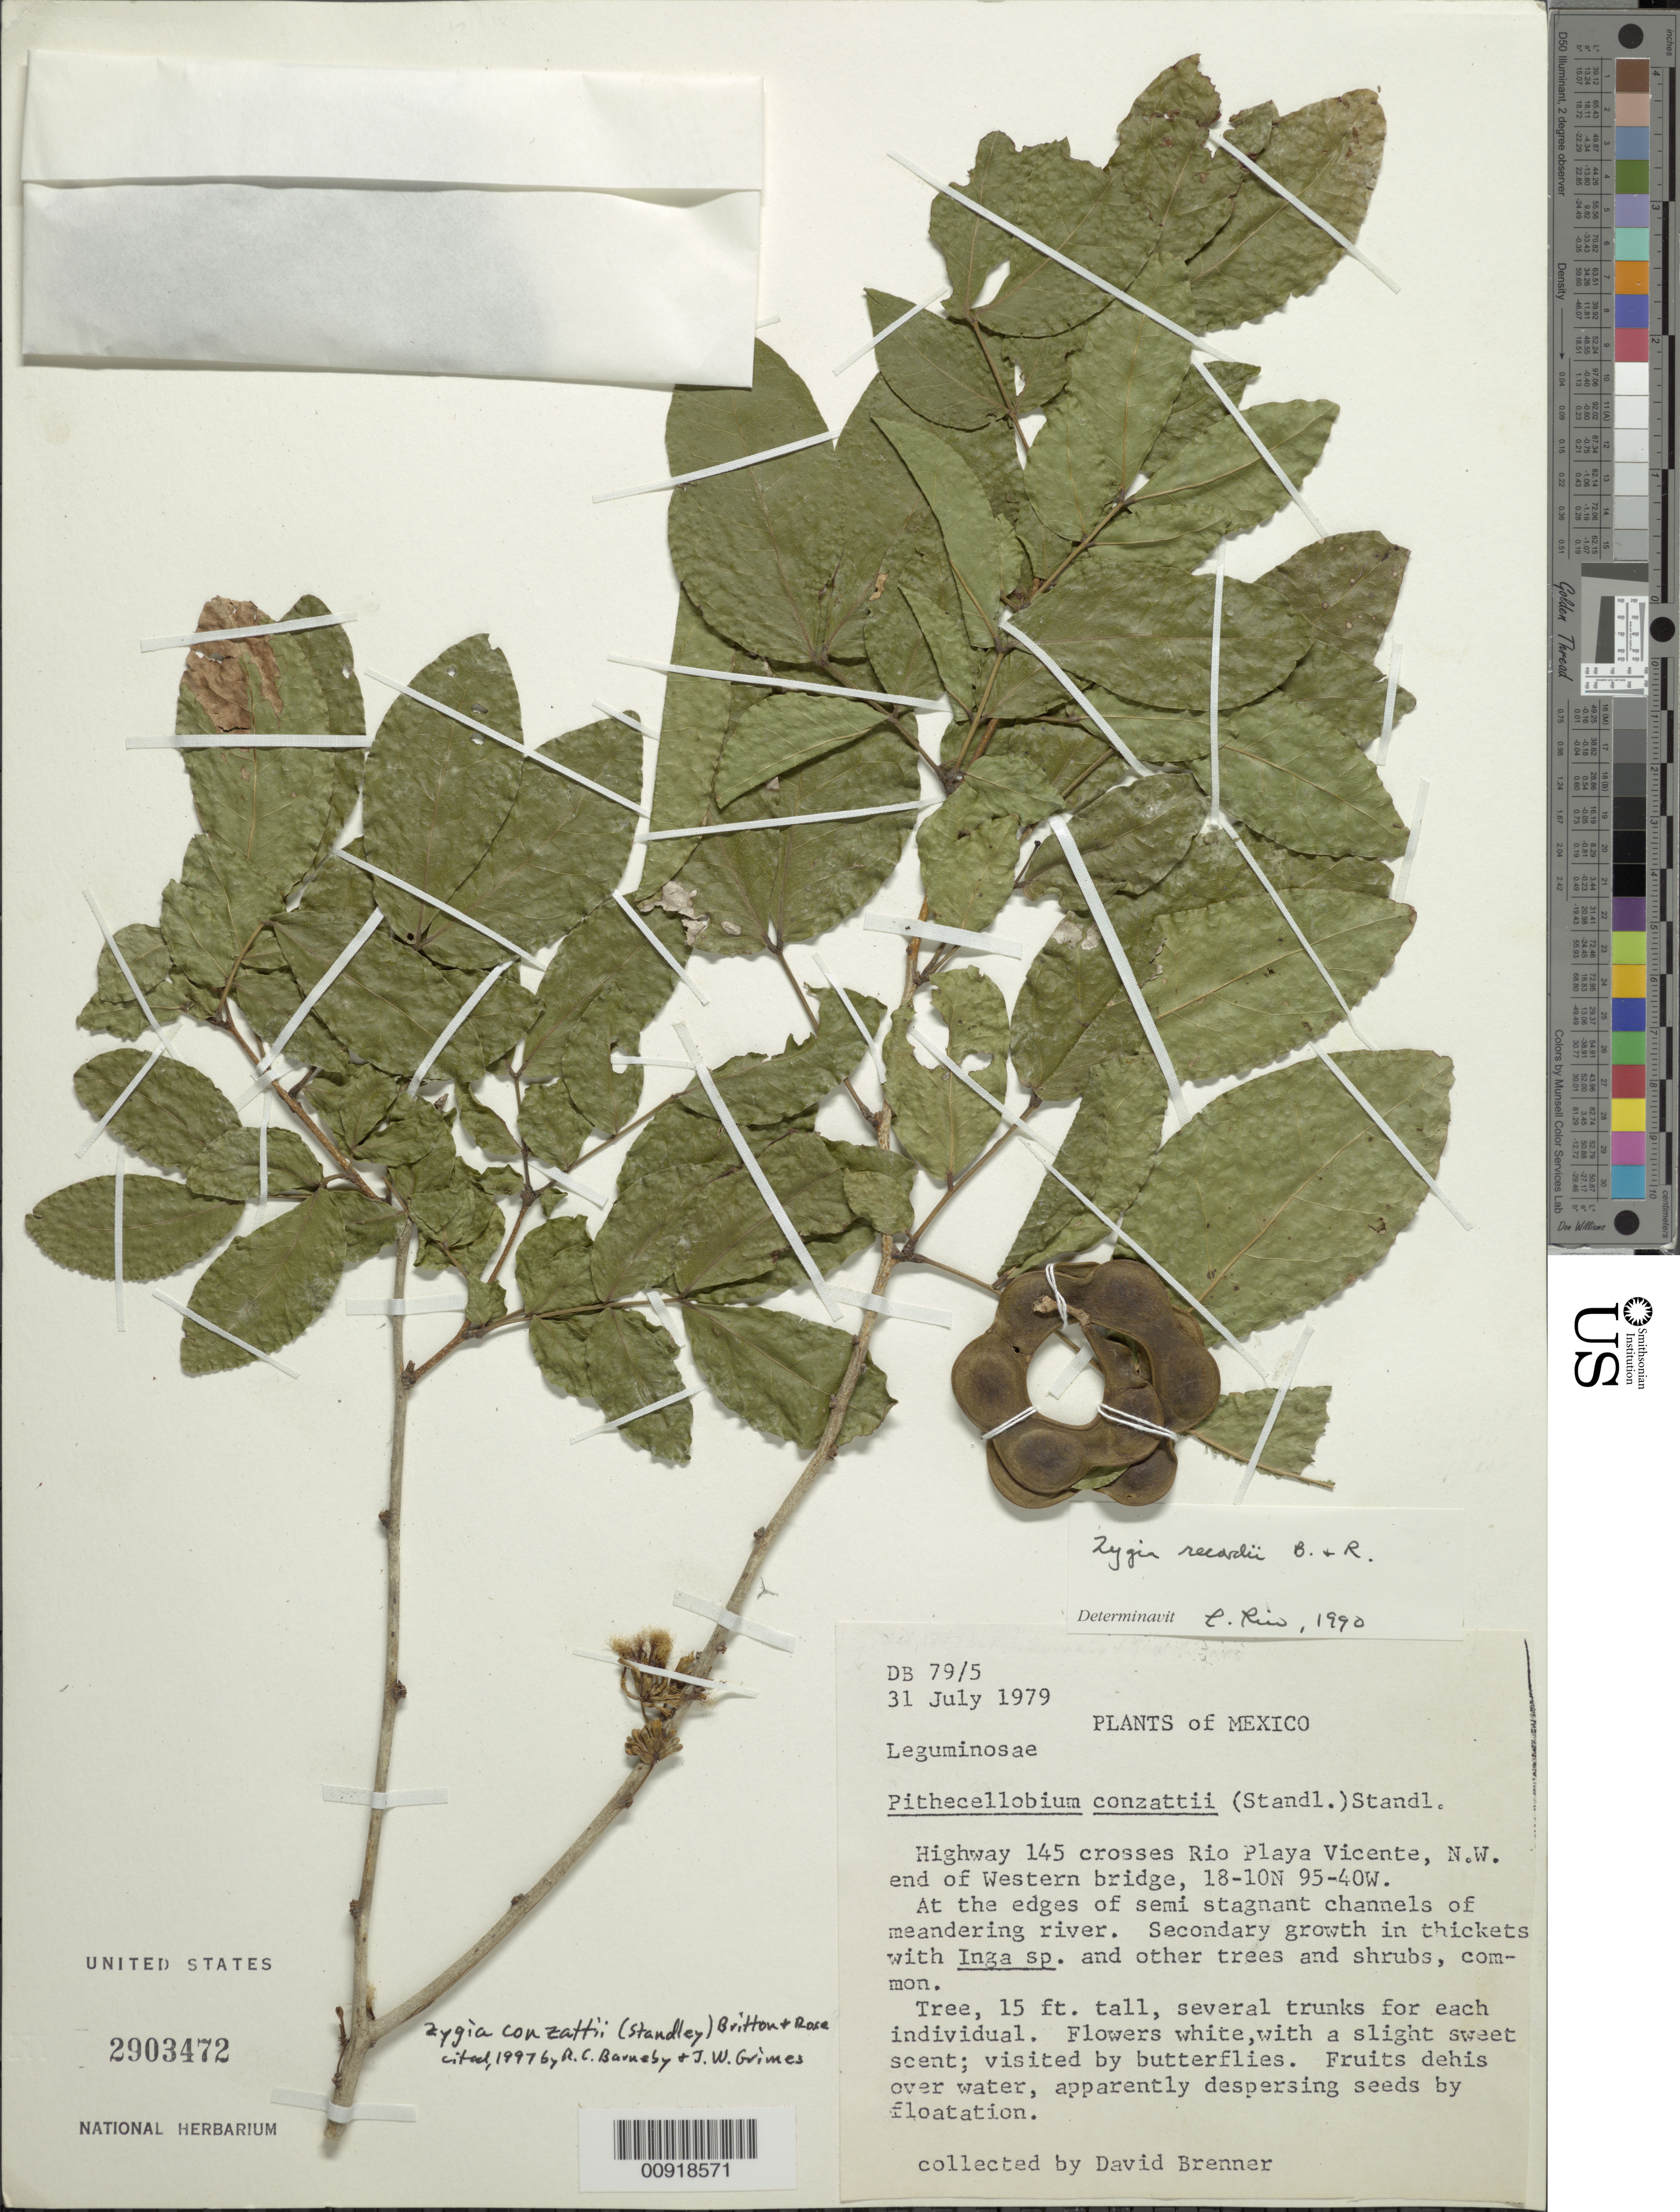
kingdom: Plantae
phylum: Tracheophyta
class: Magnoliopsida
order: Fabales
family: Fabaceae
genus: Zygia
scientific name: Zygia conzattii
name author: (Standl.) Britton & Rose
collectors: D. Brenner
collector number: DB 79/5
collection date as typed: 31 Jul 1979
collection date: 1979-07-31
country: Mexico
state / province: Veracruz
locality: Highway 145 crosses Río Playa Vicente, N.W. end of Western bridge.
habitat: At the edges of semi stagnant channels of meandering river. Secondary growth in thickets with Inga sp. and other trees and shrubs.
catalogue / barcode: US 2903472